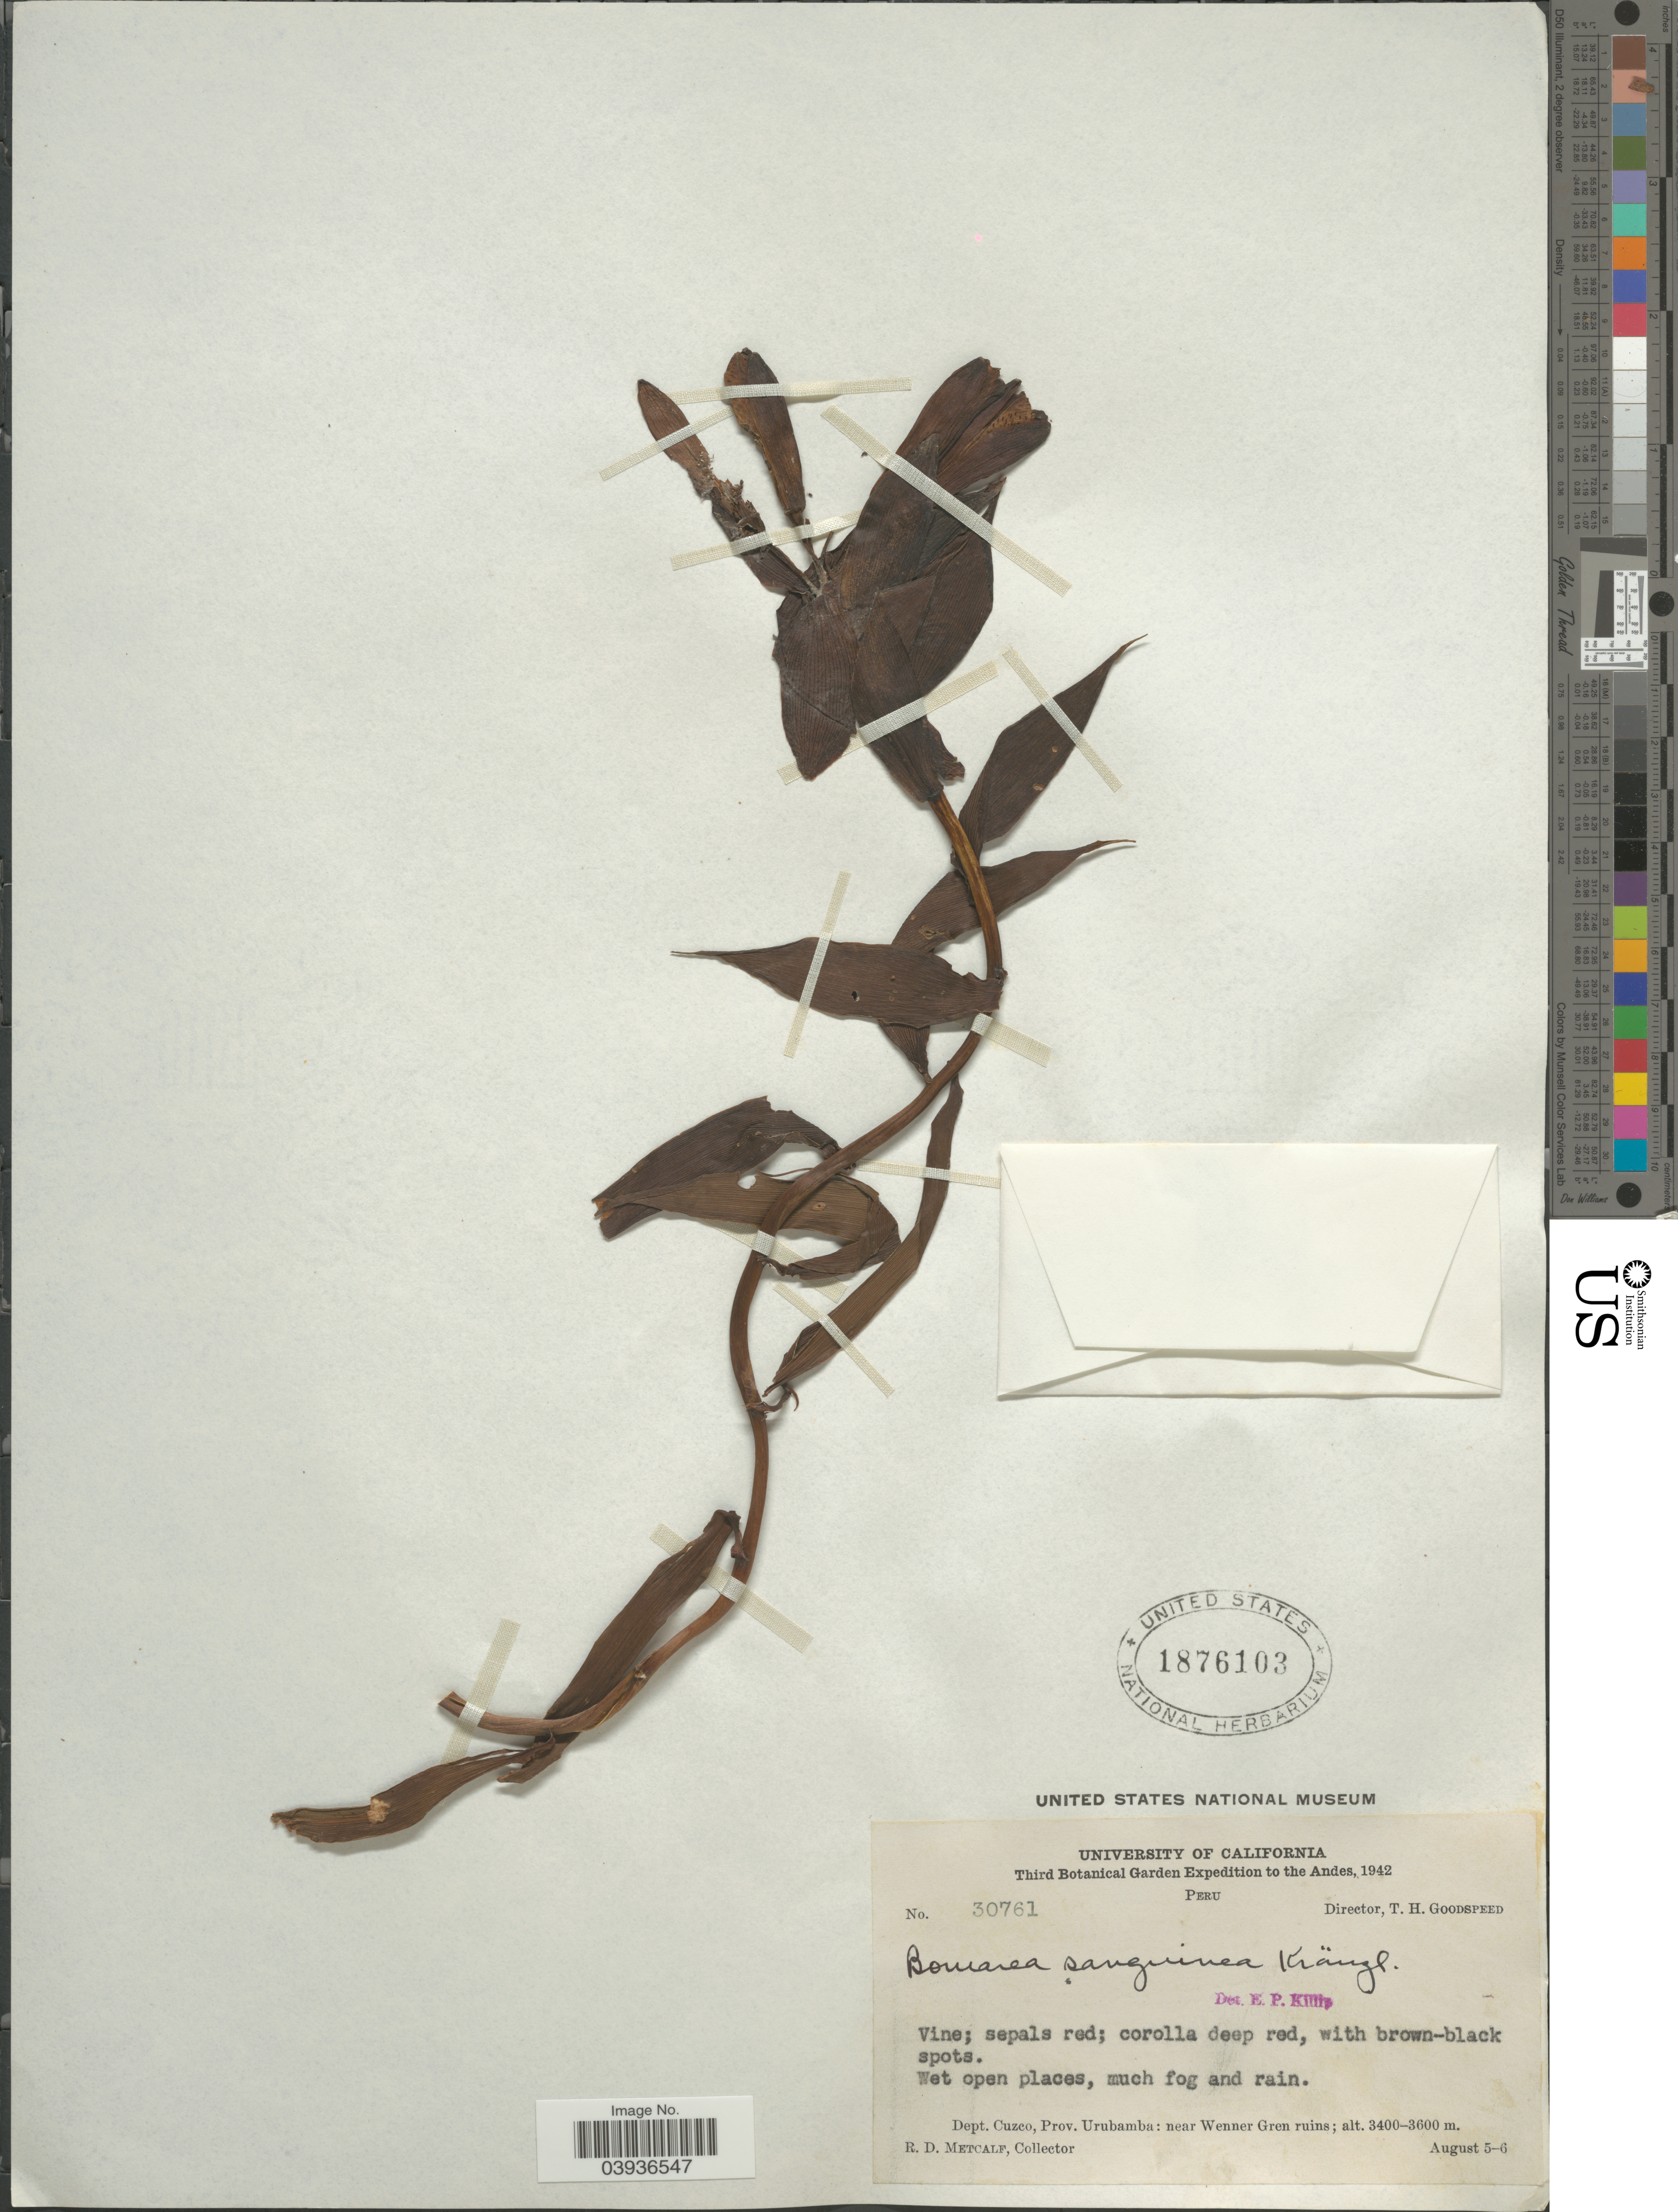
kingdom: Plantae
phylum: Tracheophyta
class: Liliopsida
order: Liliales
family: Alstroemeriaceae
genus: Bomarea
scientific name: Bomarea sanguinea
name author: Kraenzl.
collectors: R. D. Metcalf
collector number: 30761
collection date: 1942-08-05/1942-08-06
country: Peru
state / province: Cusco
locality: Andes. Dept. Cuzco, Prov. Urubamba: near Wenner Gren ruins.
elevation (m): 3400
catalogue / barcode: US 1876103